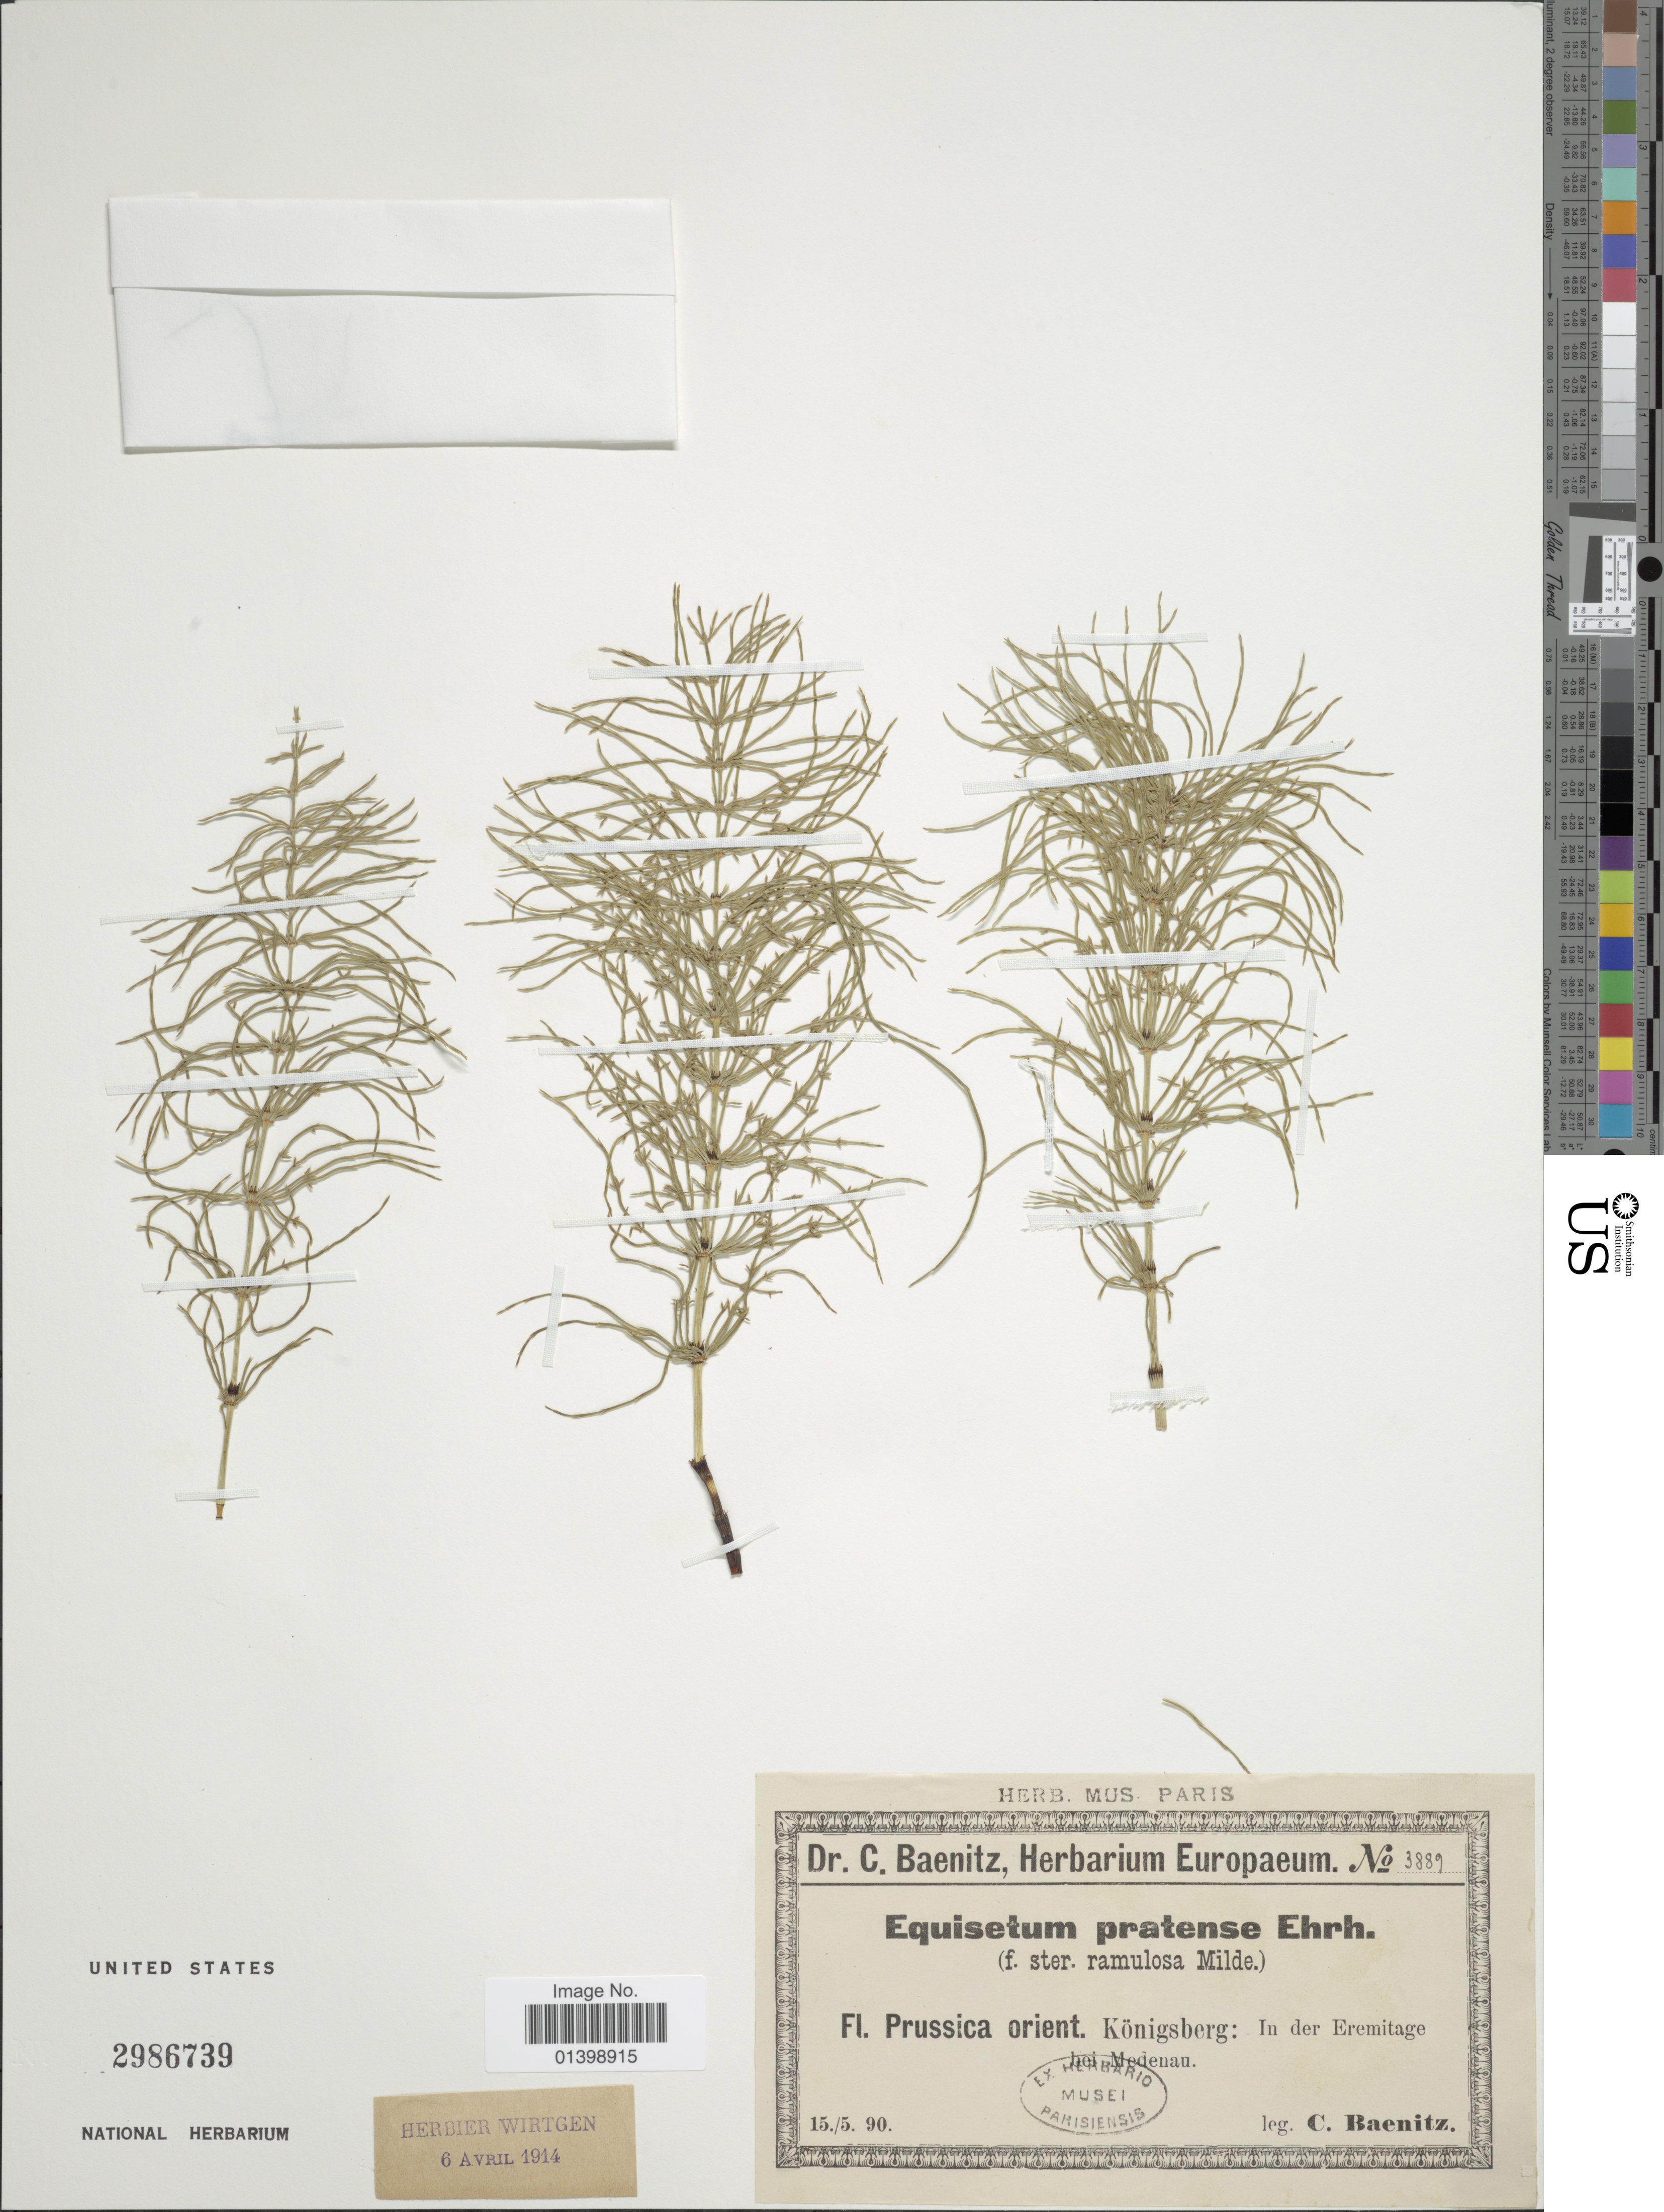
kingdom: Plantae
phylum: Tracheophyta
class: Polypodiopsida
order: Equisetales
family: Equisetaceae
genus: Equisetum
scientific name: Equisetum pratense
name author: Ehrh.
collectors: C. G. Baenitz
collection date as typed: Transcribed d/m/y: 15/5/90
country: Russian Federation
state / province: Kaliningrad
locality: Prussica orient. Königsberg: In der Eremitage bei Medenau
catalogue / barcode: US 2986739